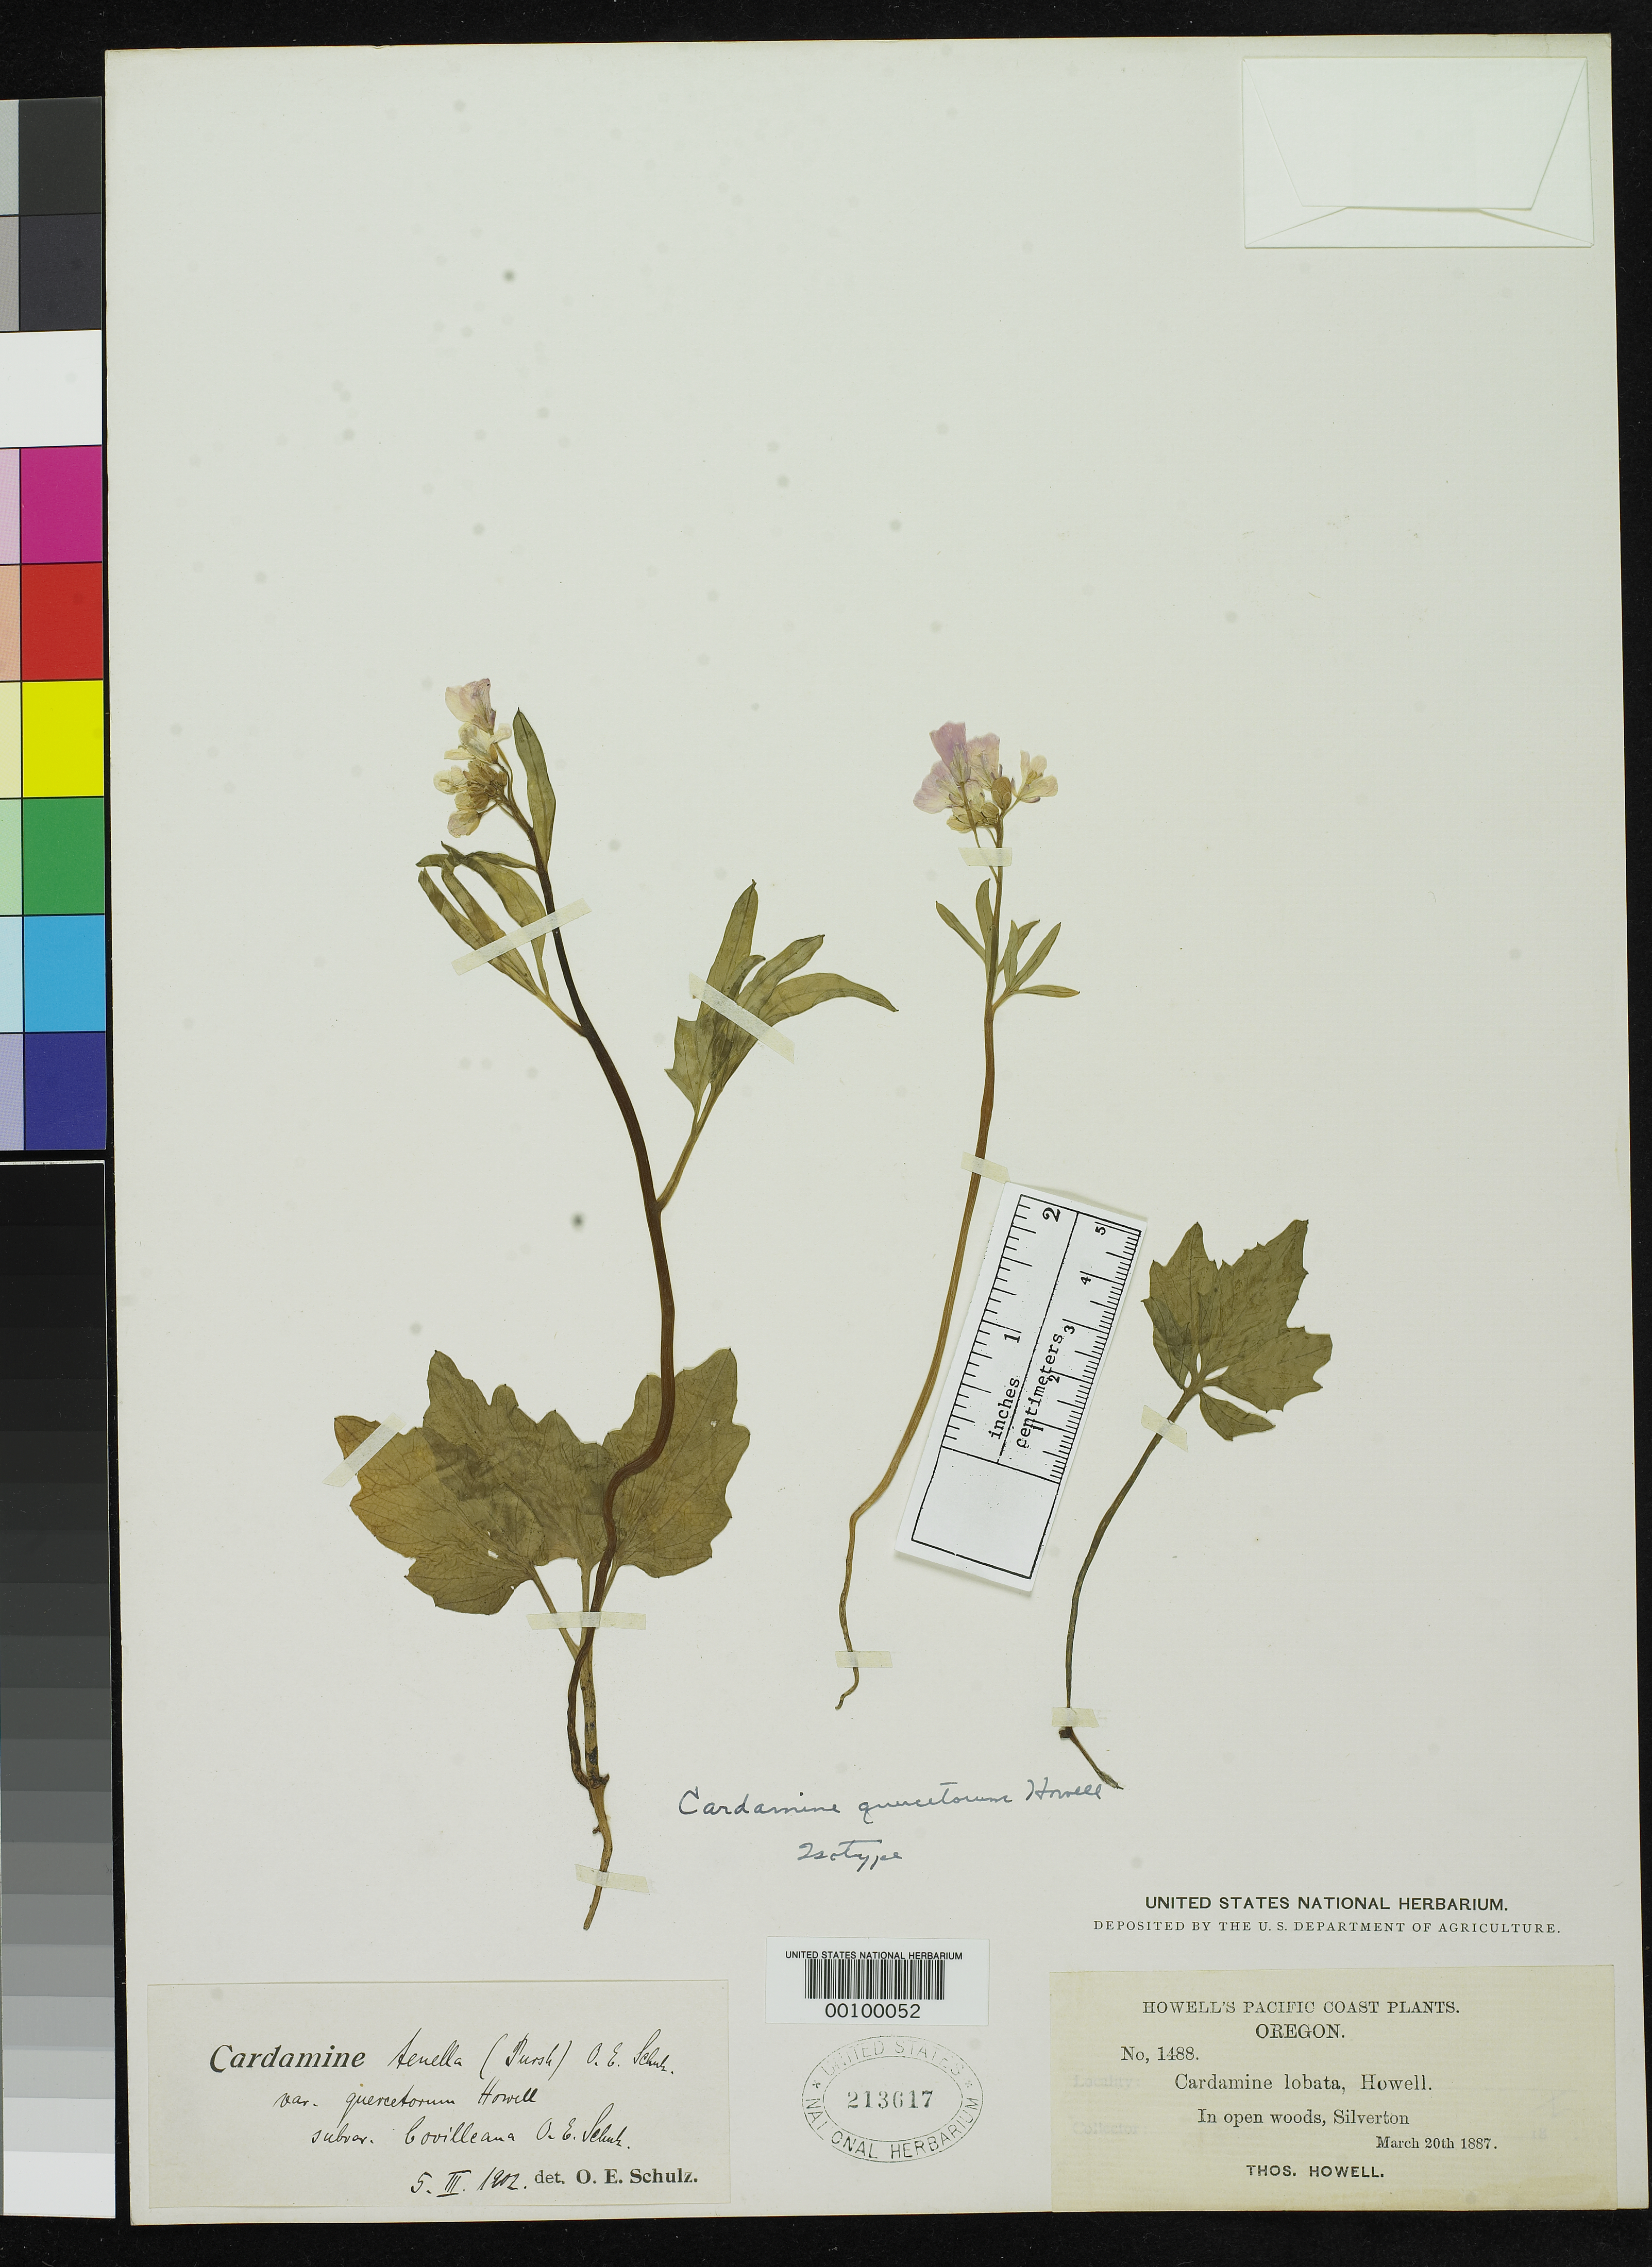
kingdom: Plantae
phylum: Tracheophyta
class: Magnoliopsida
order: Brassicales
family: Brassicaceae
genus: Cardamine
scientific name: Cardamine quercetorum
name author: Howell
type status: Type Collection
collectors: T. J. Howell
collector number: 1488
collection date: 1887-03-20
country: United States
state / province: Oregon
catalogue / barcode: US 213617